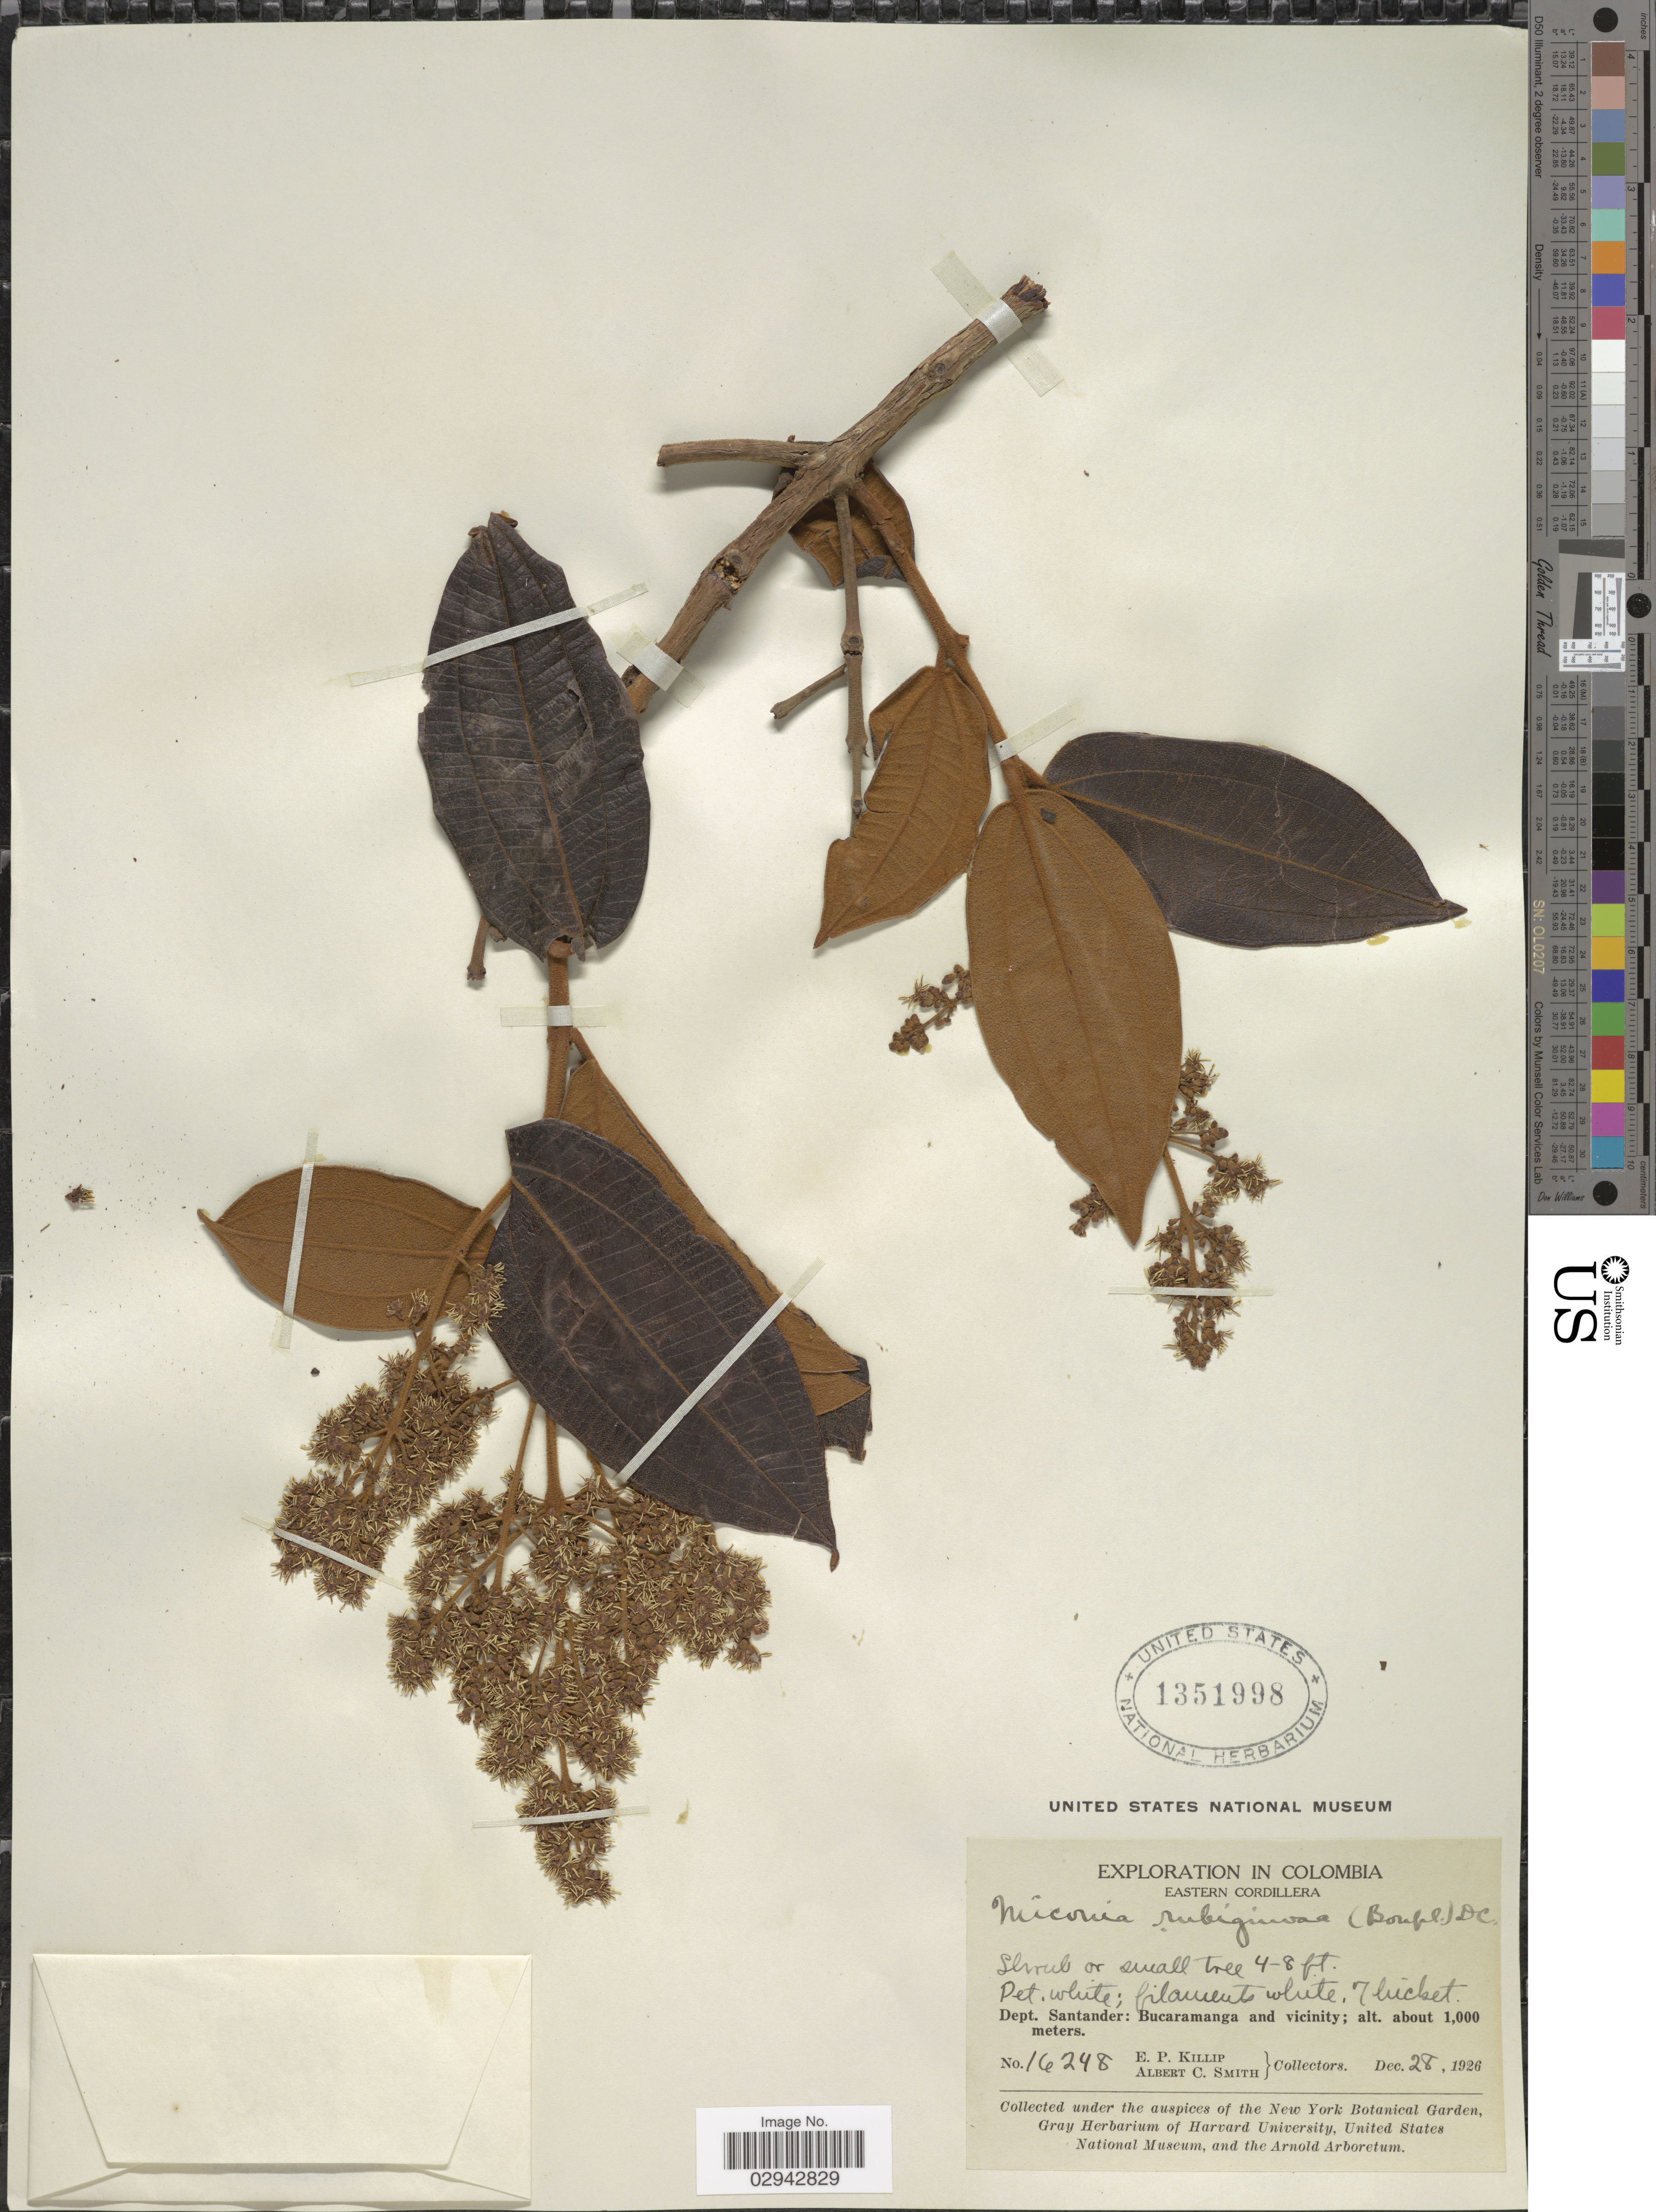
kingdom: Plantae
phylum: Tracheophyta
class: Magnoliopsida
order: Myrtales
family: Melastomataceae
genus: Miconia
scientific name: Miconia rubiginosa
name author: (Bonpl.) DC.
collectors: E. P. Killip & A. C. Smith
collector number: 16248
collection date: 1926-12-28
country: Colombia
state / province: Santander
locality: Eastern Cordillera. Dept. Santander: Bucaramanga and vicinity.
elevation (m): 1000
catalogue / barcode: US 1351998